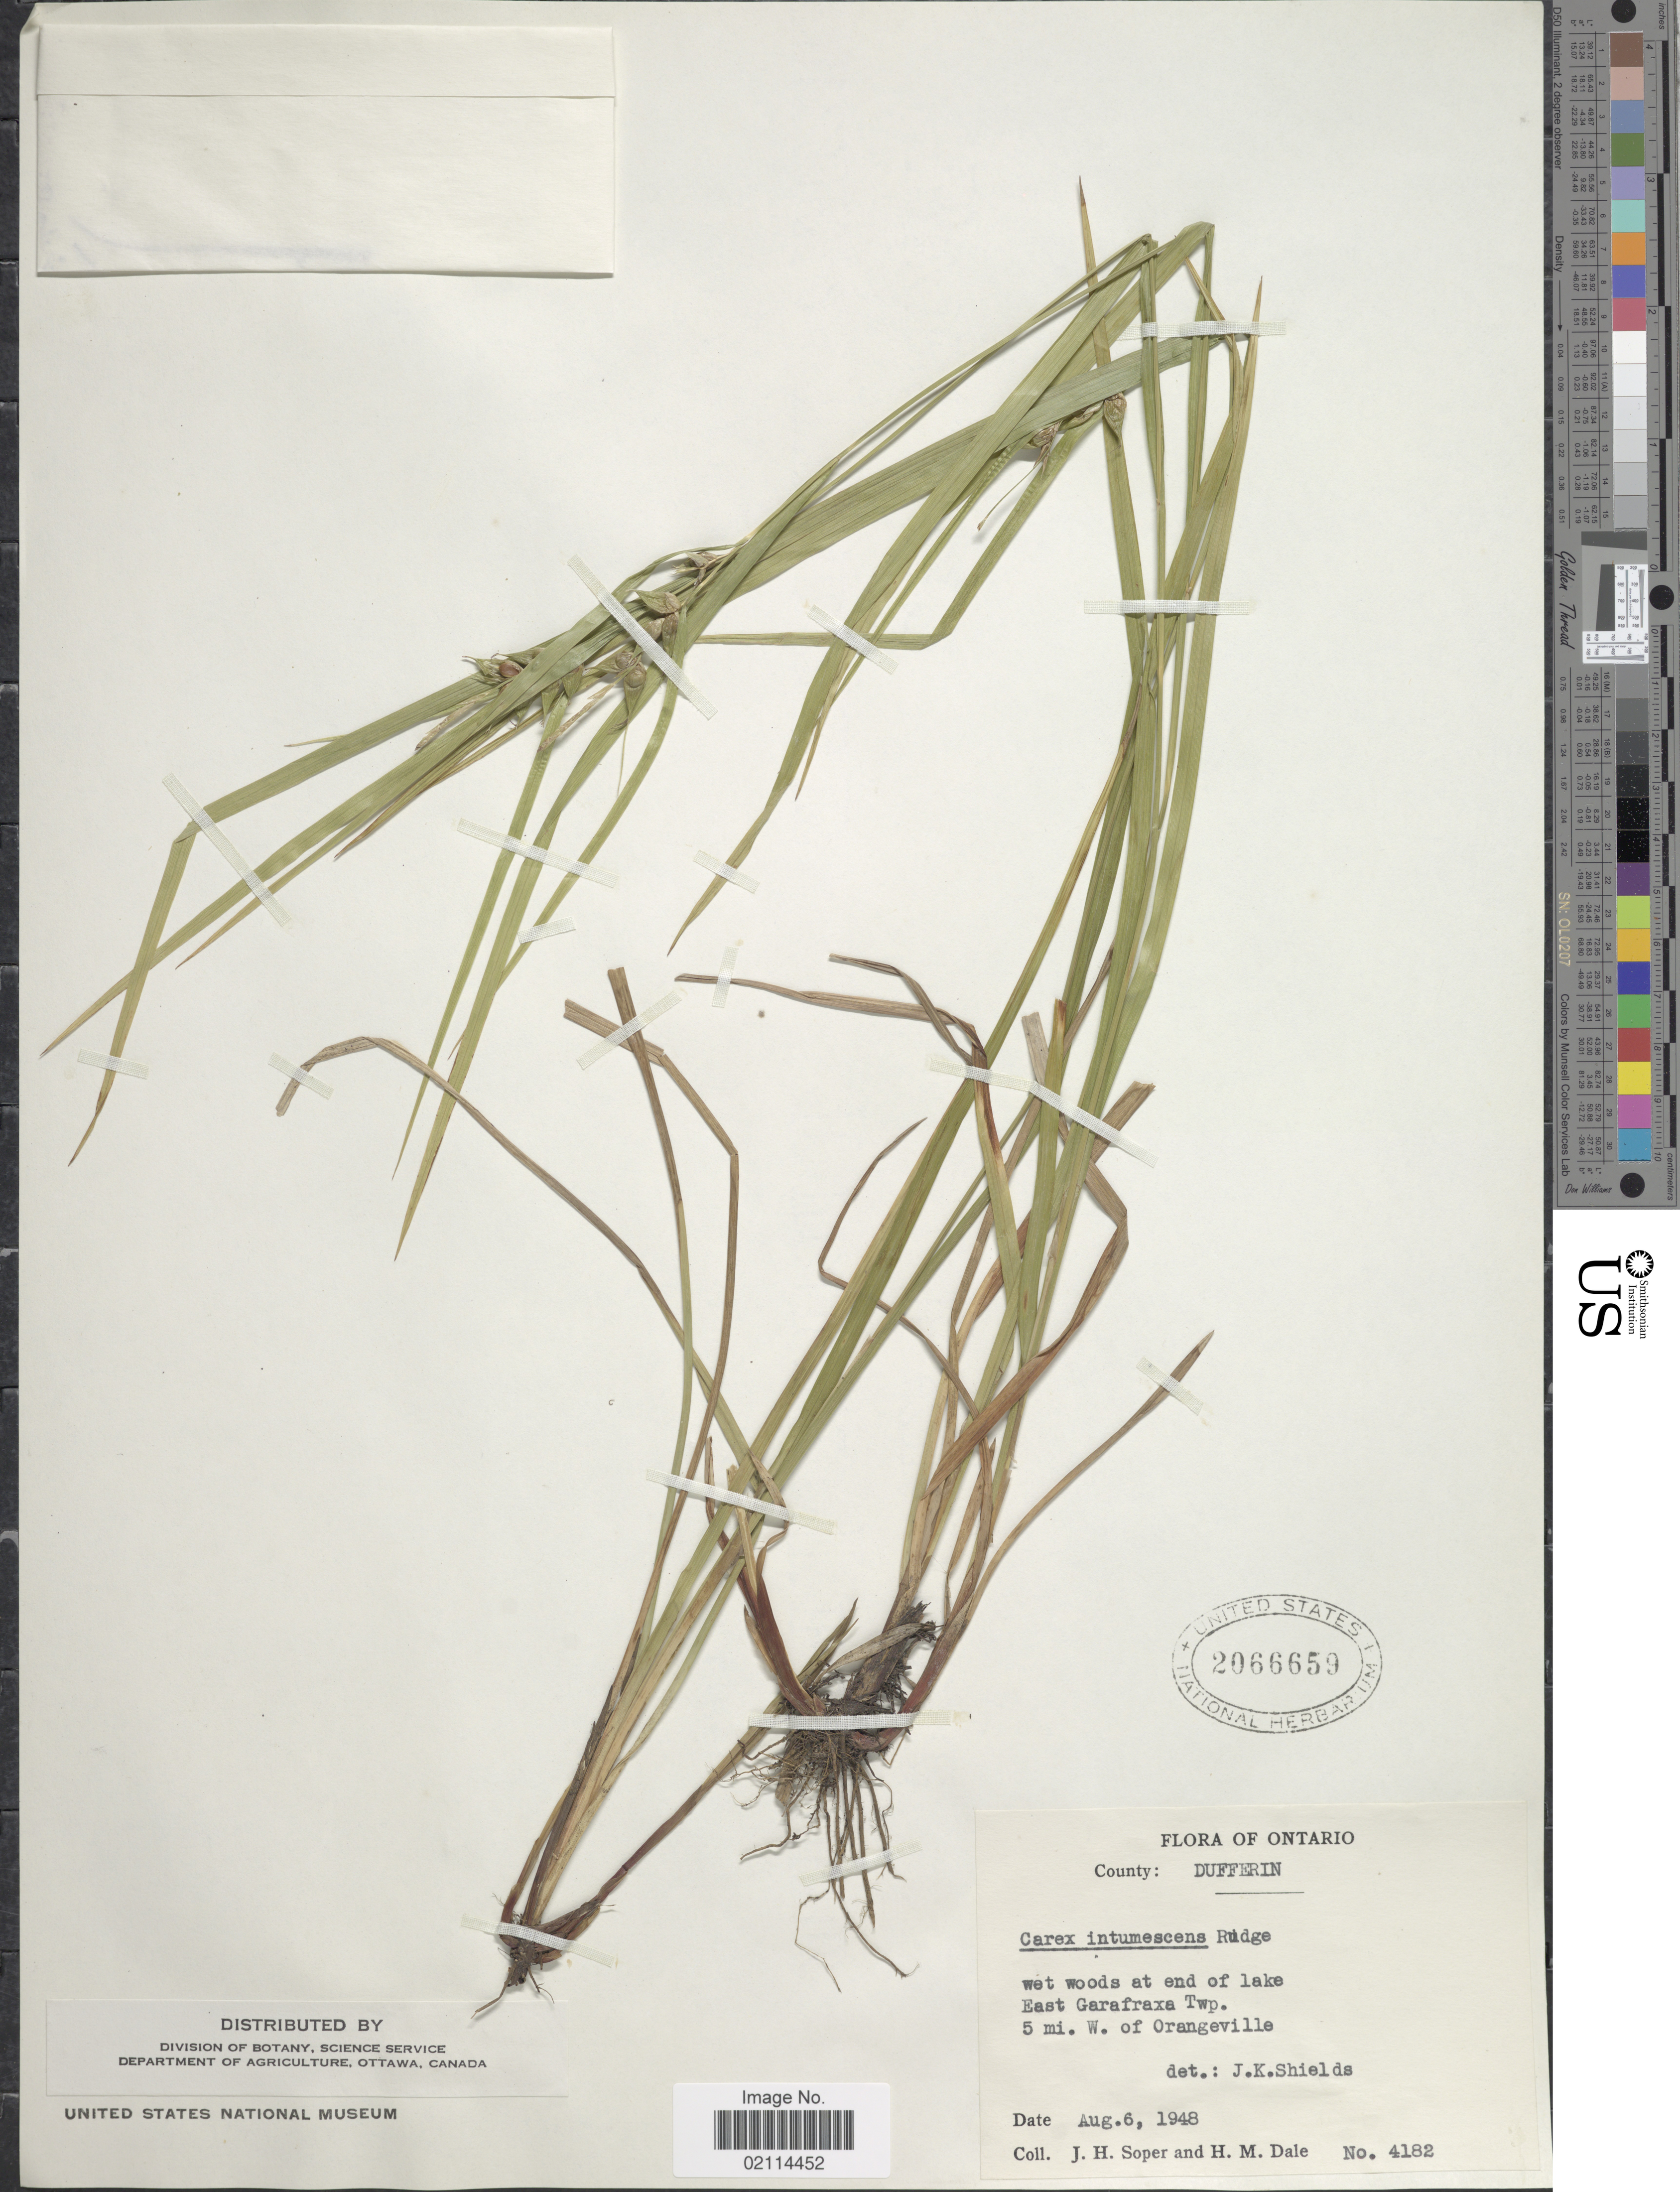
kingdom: Plantae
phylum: Tracheophyta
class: Liliopsida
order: Poales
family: Cyperaceae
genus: Carex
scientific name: Carex intumescens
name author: Rudge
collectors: J. H. Soper & H. M. Dale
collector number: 4182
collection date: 1948-08-06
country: Canada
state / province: Ontario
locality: County: Dufferin, wet woods at end of lake, East Garafraxa Twp. 5 mi. W. of Orangeville.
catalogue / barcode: US 2066659